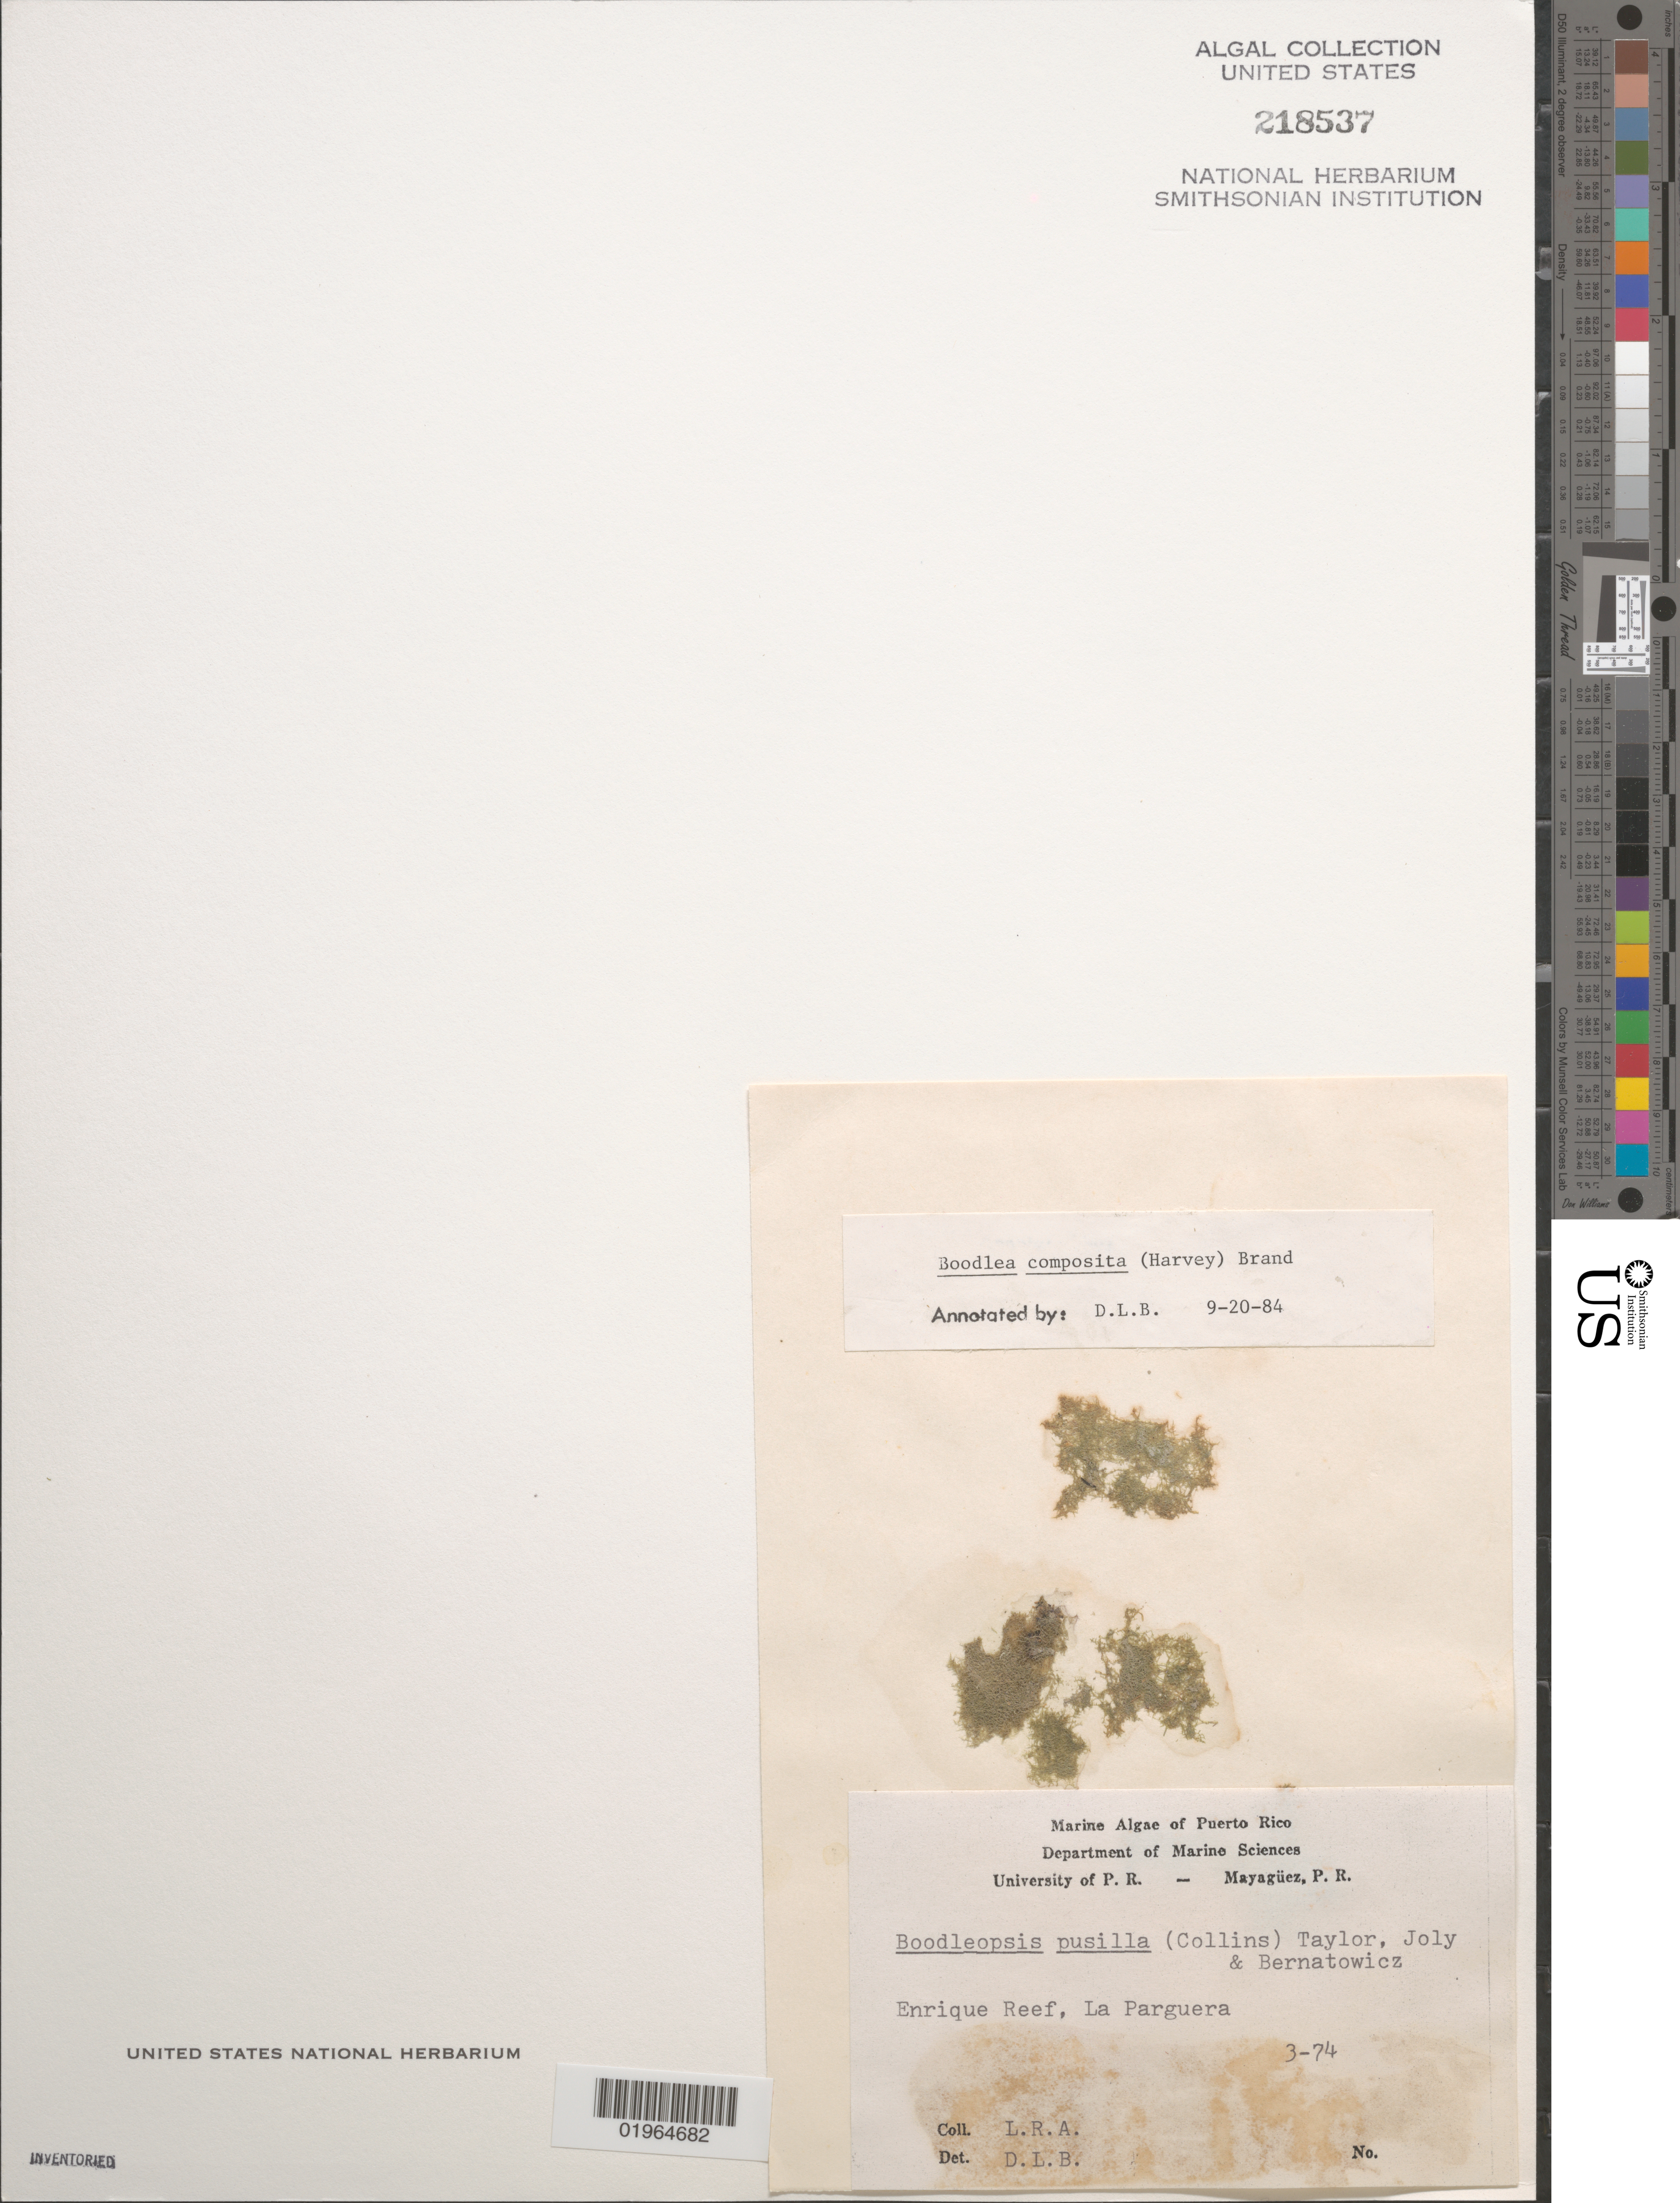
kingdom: Plantae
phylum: Chlorophyta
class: Ulvophyceae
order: Siphonocladales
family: Boodleaceae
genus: Boodlea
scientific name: Boodlea composita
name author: (Humb. & Humb.) Brand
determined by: Ballantine, D. L.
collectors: L. Almodovar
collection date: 1974-03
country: Puerto Rico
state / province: Lajas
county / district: La Parguera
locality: Enrique Reef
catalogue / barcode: US 218537